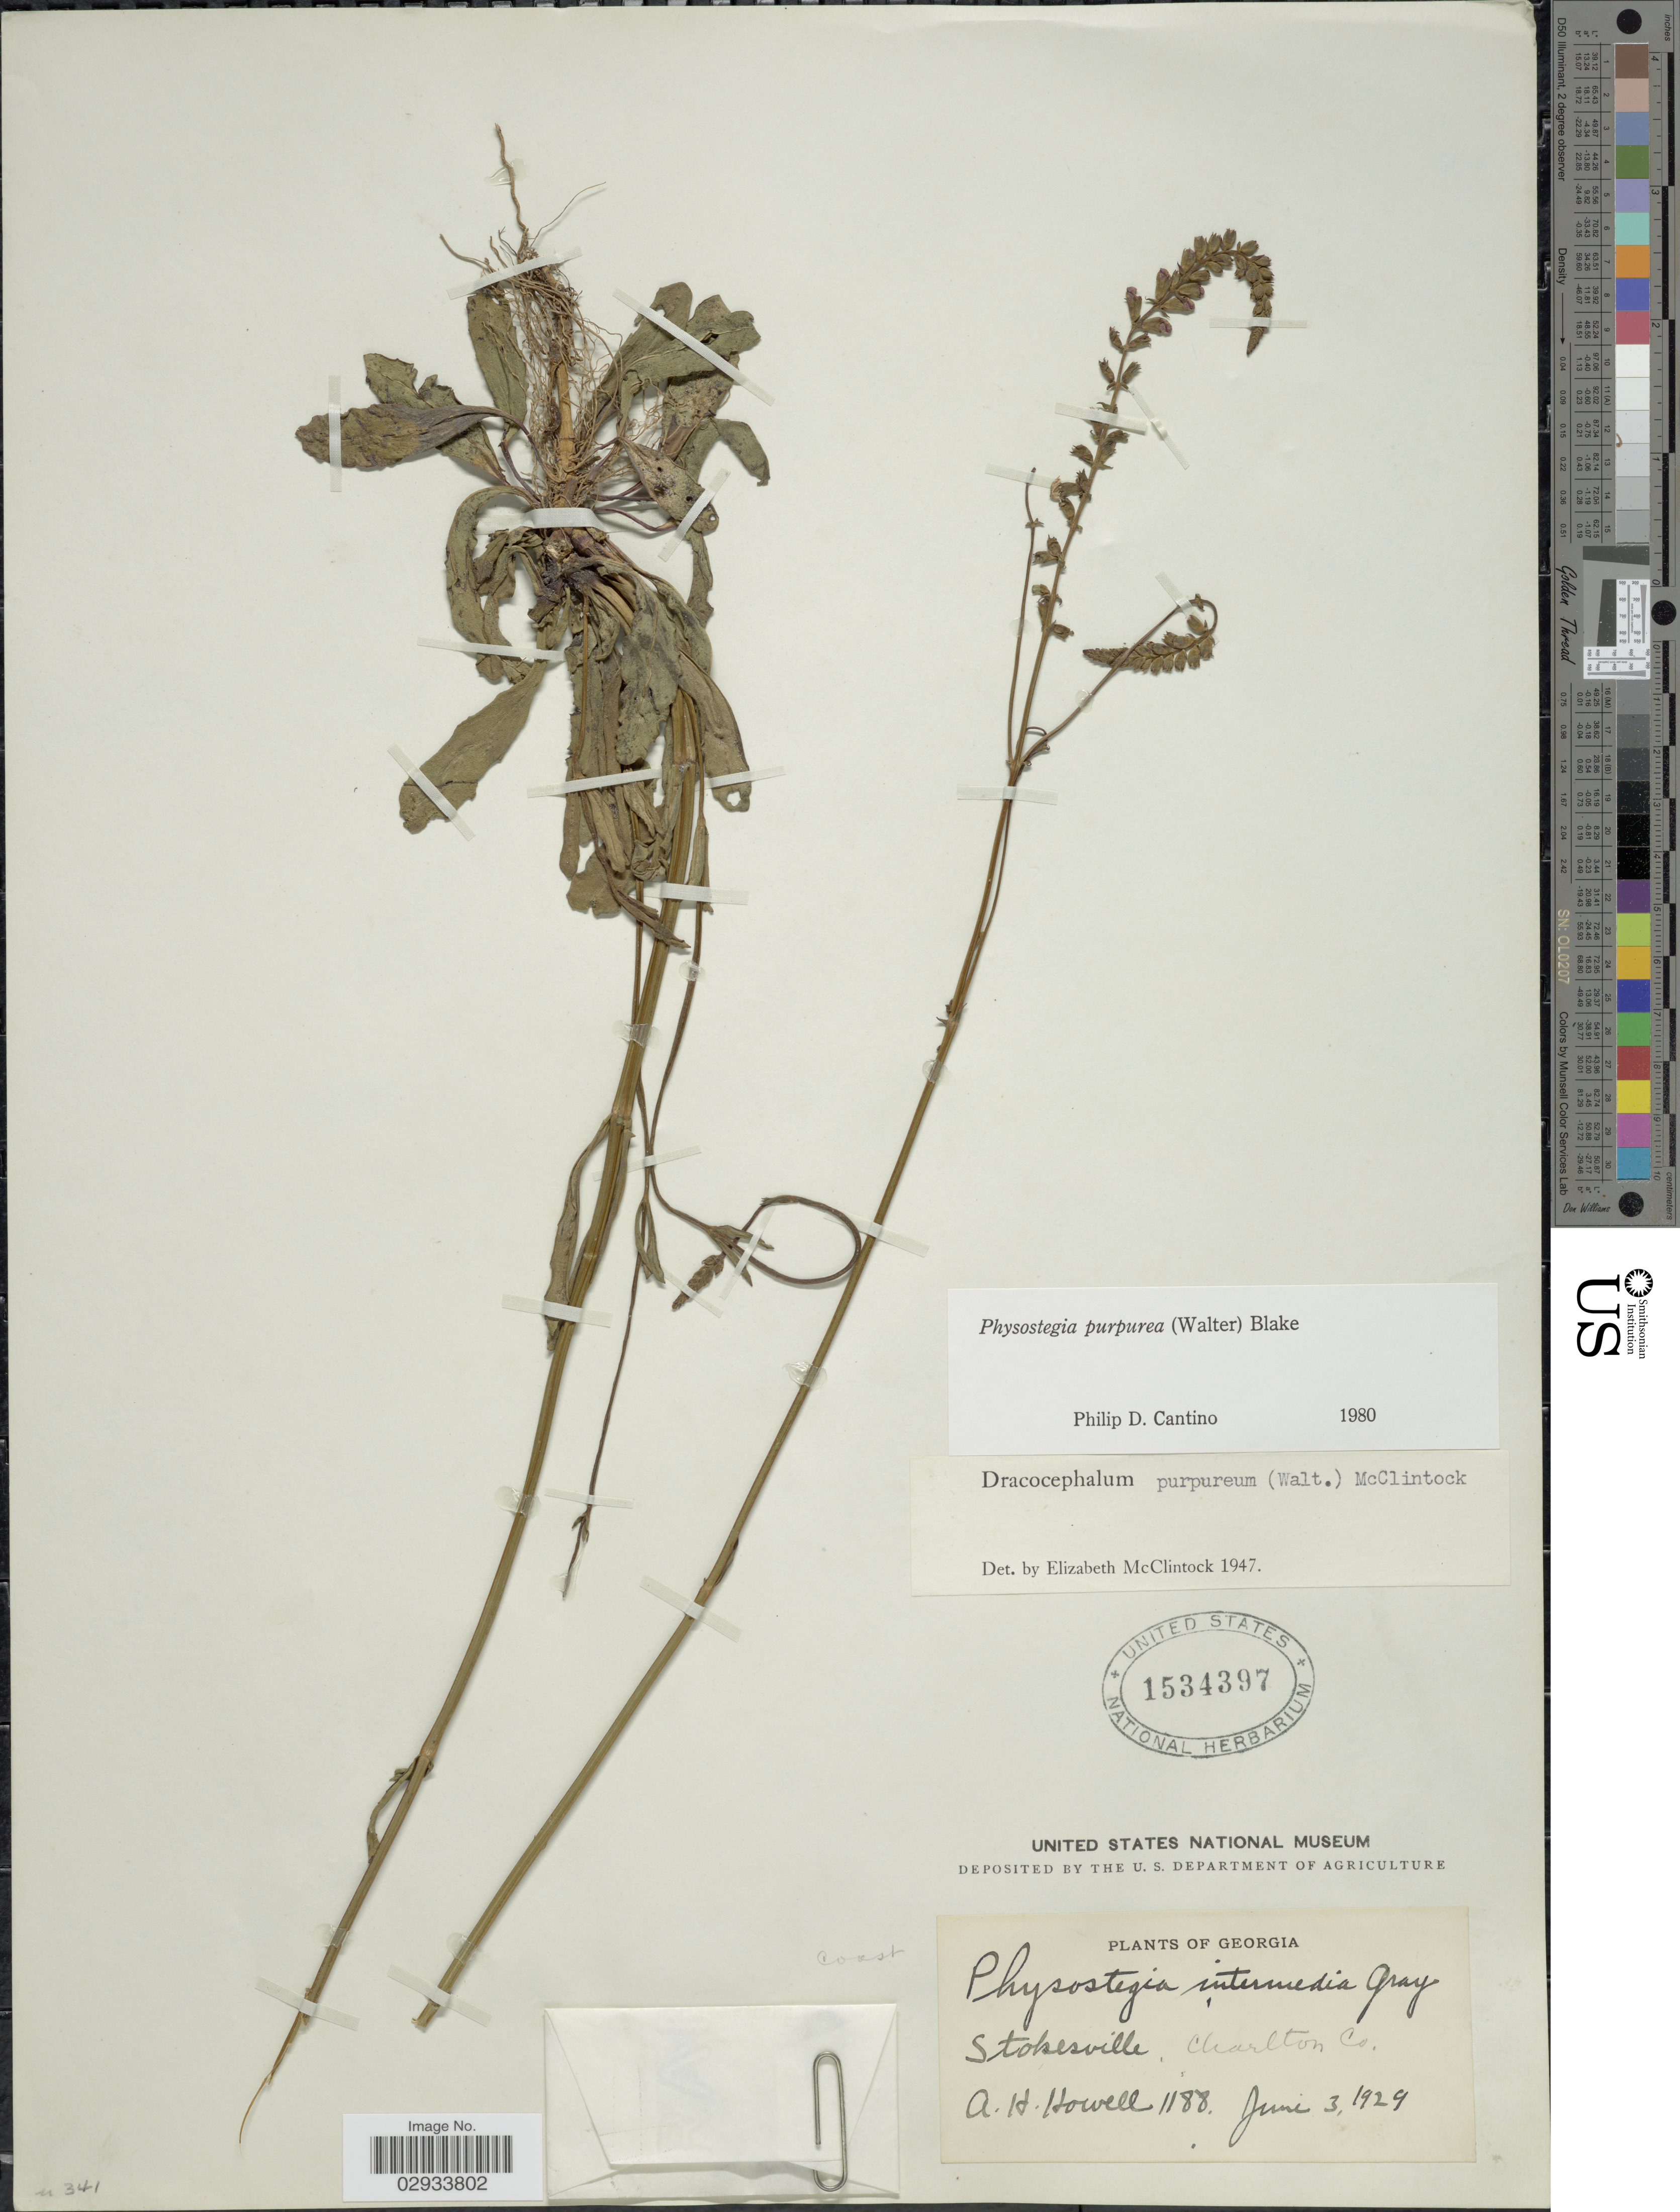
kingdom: Plantae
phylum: Tracheophyta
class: Magnoliopsida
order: Lamiales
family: Lamiaceae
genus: Physostegia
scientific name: Physostegia purpurea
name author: (Walter) Blake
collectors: A. Howell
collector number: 1188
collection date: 1929-06-03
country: United States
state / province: Georgia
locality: Stokesville, Charlton Co.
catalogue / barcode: US 1534397